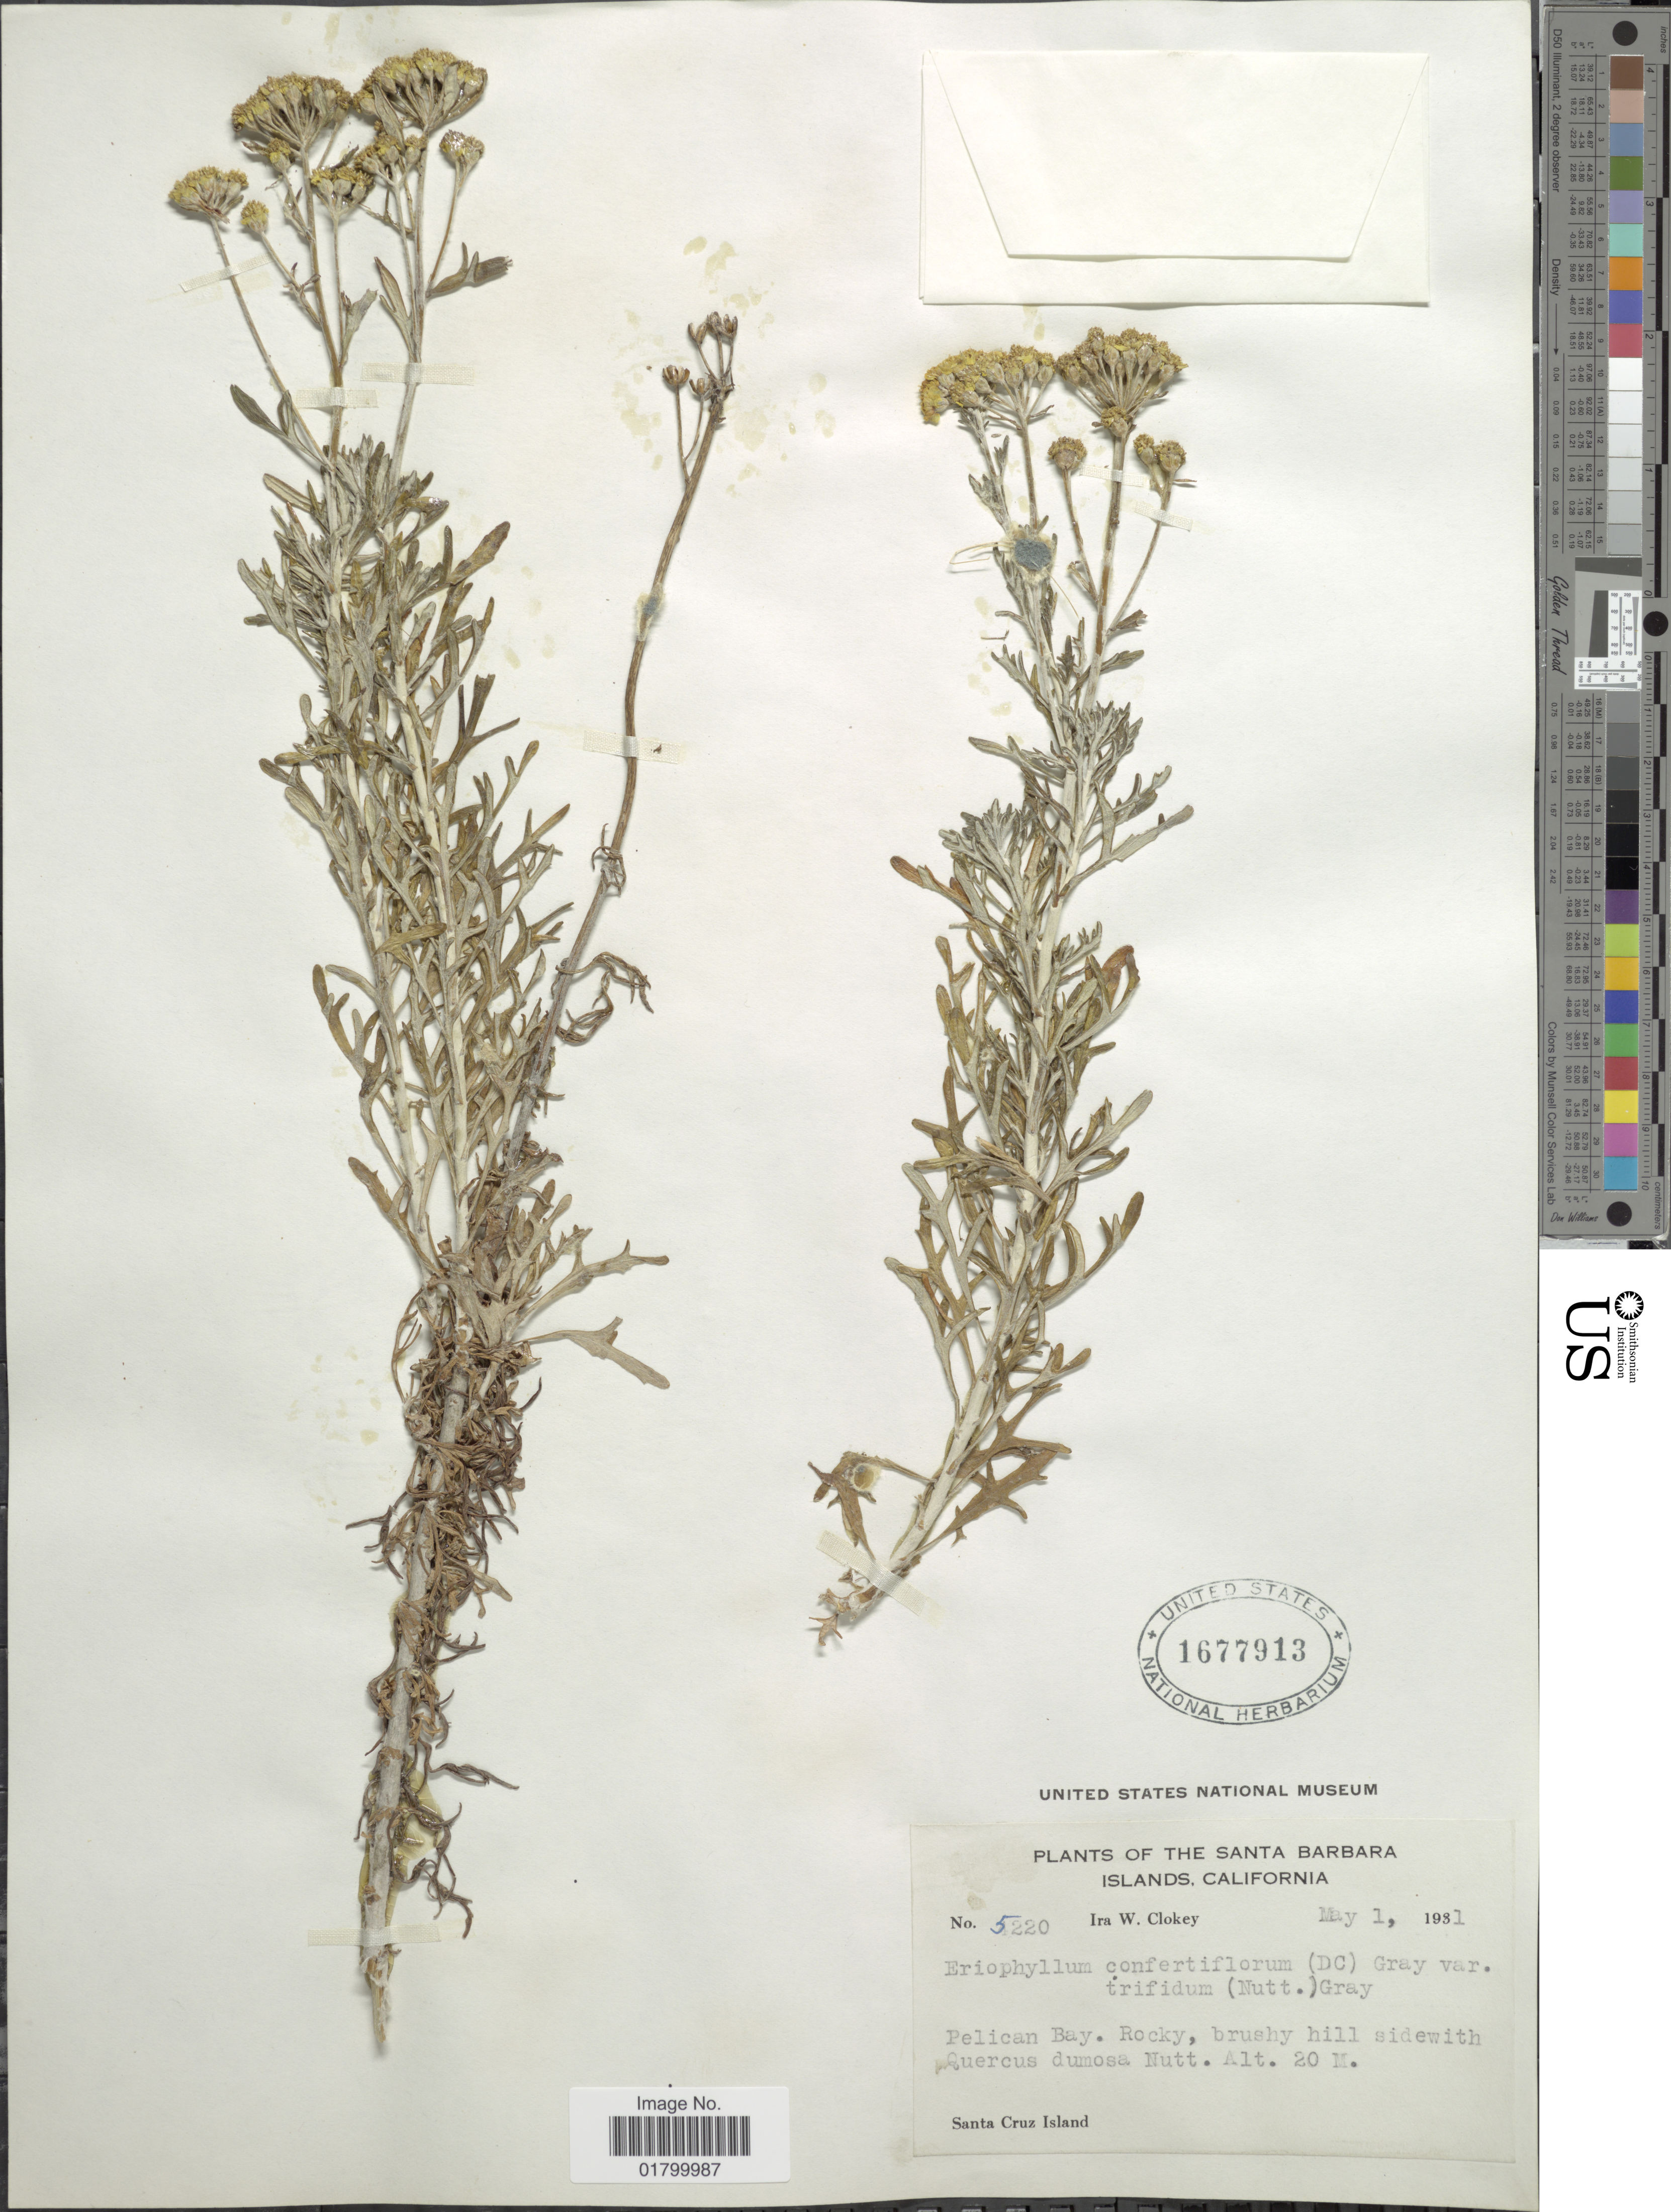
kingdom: Plantae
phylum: Tracheophyta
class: Magnoliopsida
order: Asterales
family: Asteraceae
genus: Eriophyllum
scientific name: Eriophyllum confertiflorum var. trifidum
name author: (Nutt.) A. Gray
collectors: I. W. Clokey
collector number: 5220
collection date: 1931-05-01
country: United States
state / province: California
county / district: Santa Barbara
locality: The Santa Barbara Islands, California, Pelican Bay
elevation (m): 20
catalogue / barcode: US 1677913